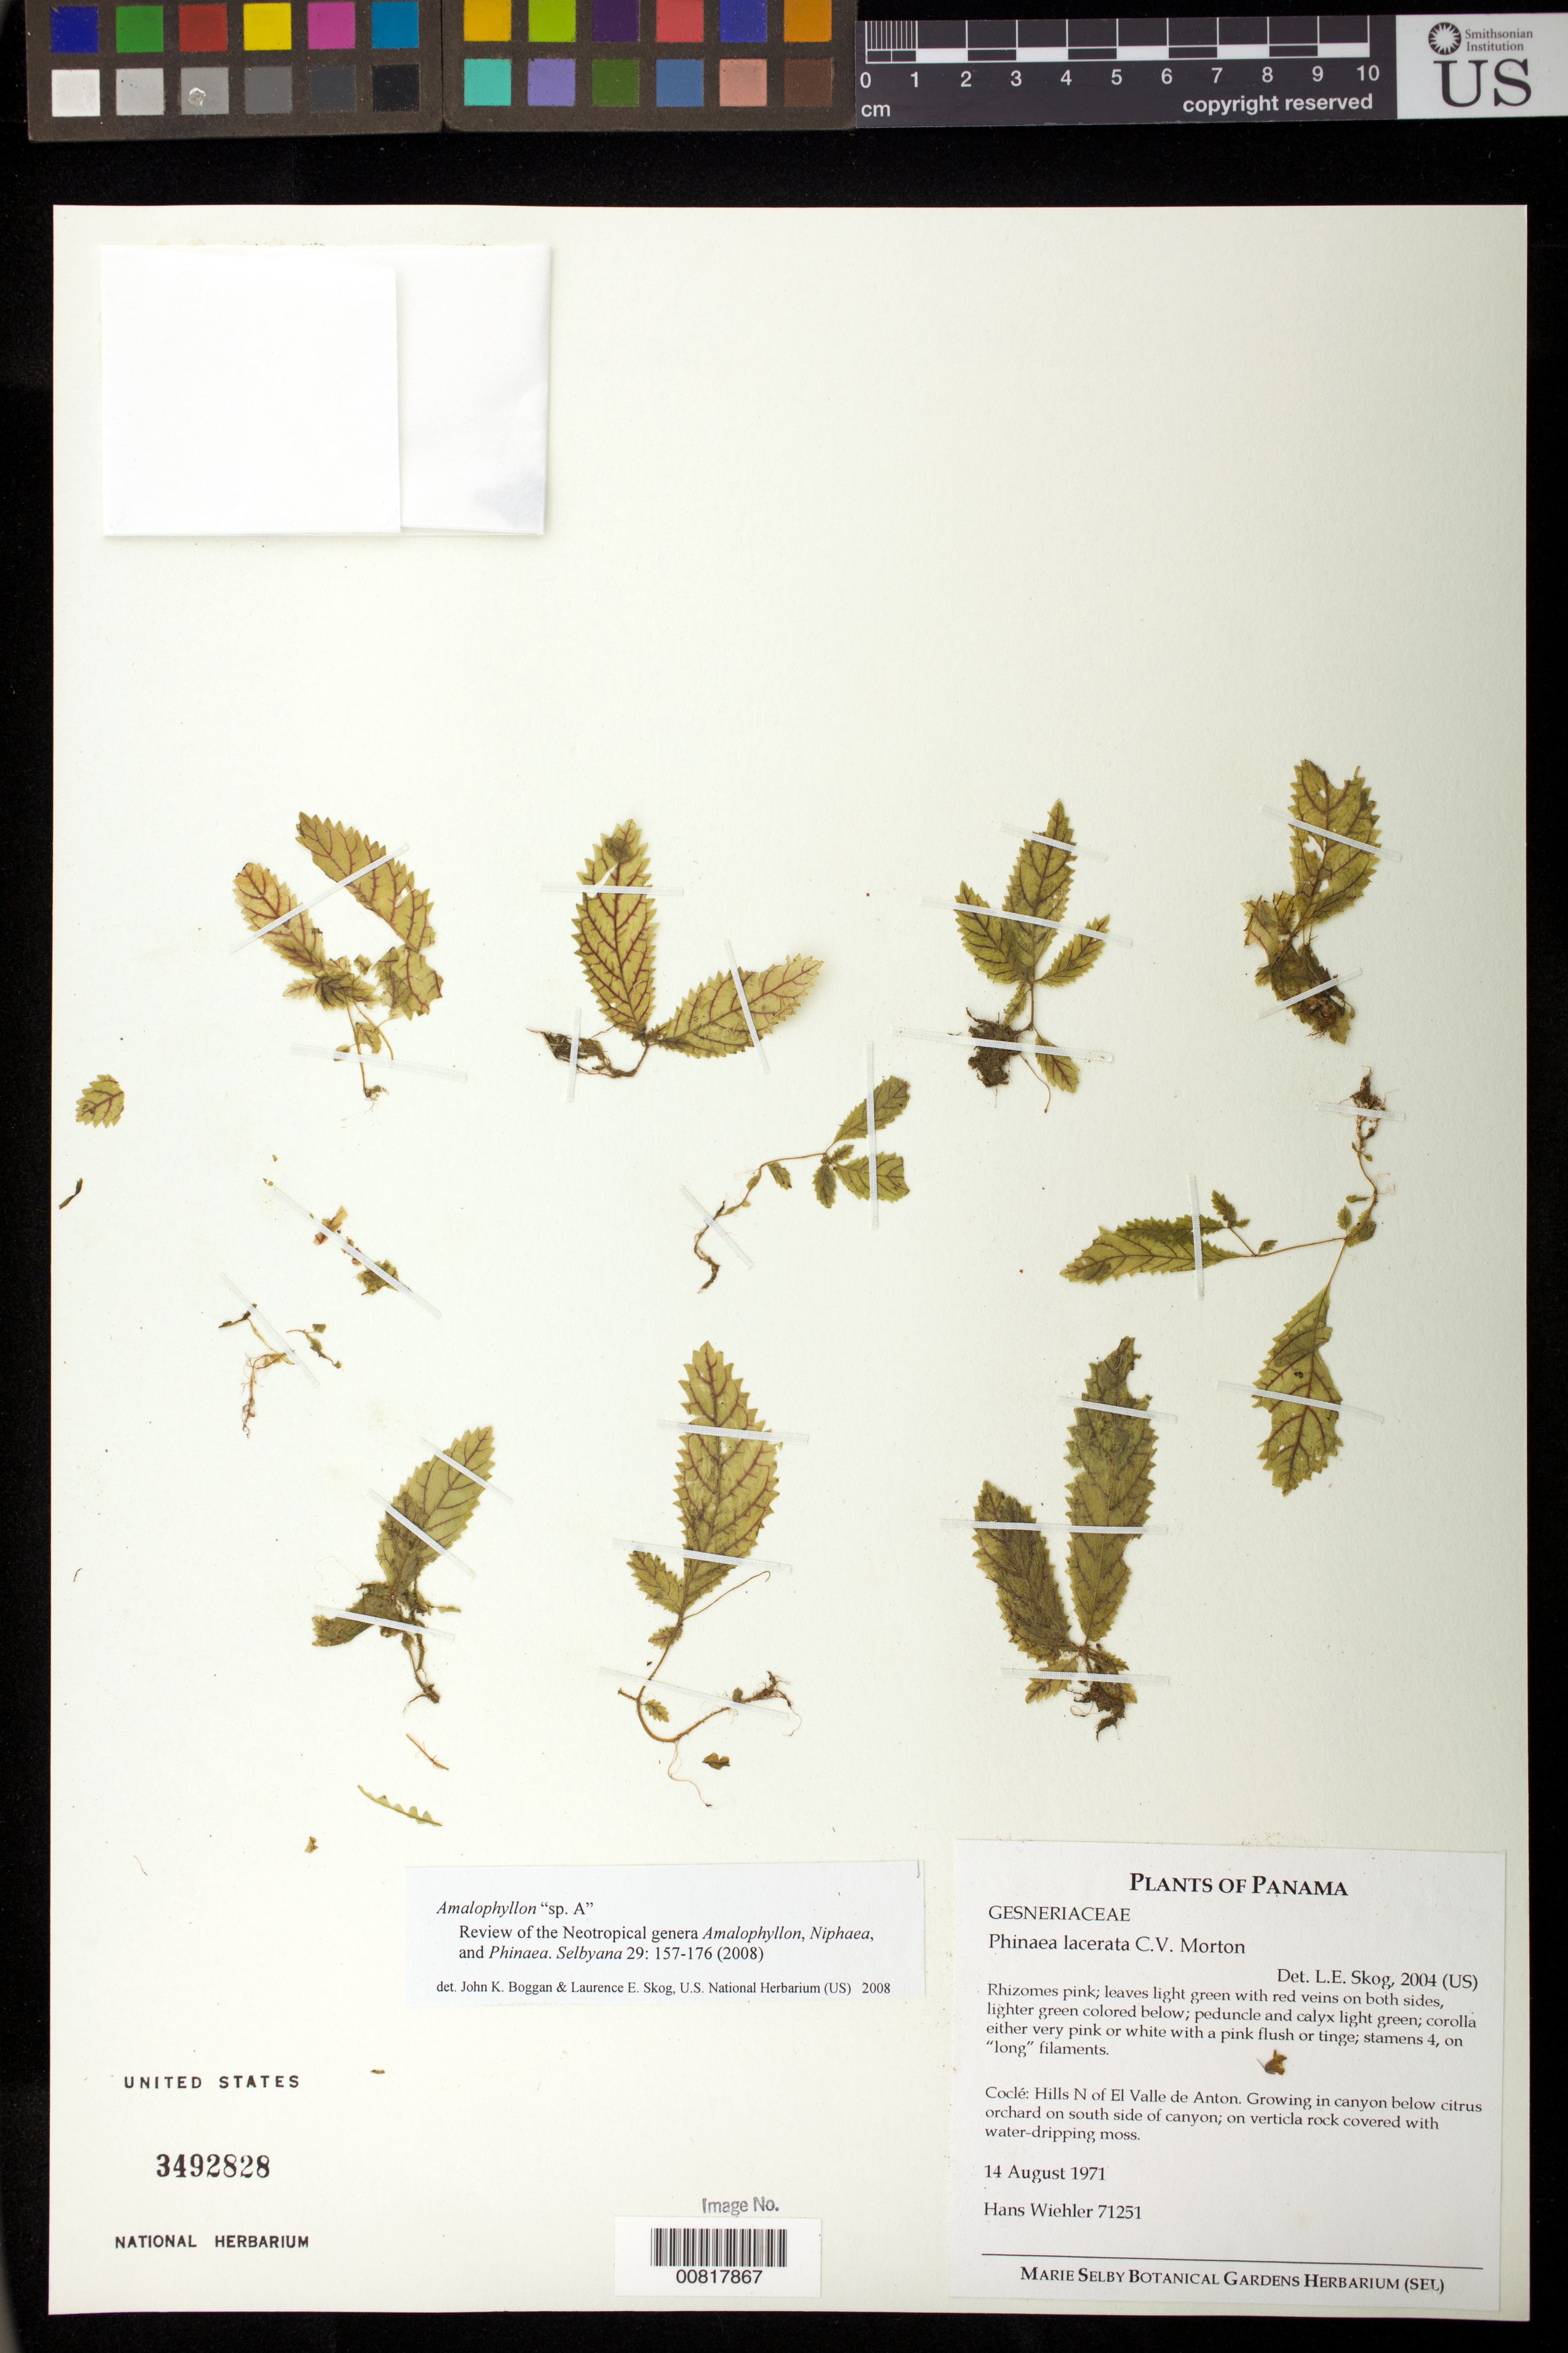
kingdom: Plantae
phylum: Tracheophyta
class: Magnoliopsida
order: Lamiales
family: Gesneriaceae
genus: Amalophyllon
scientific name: Amalophyllon sp.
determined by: Boggan, J. K.; Skog, L. E.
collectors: H. J. Wiehler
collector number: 71251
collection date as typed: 14 Aug 1971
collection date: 1971-08-14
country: Panama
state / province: Coclé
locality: Hills N of El Valle de Anton, growing in canyon below citrus orchard on south side of canyon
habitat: On vertical rock covered with water-dripping moss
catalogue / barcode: US 3492828